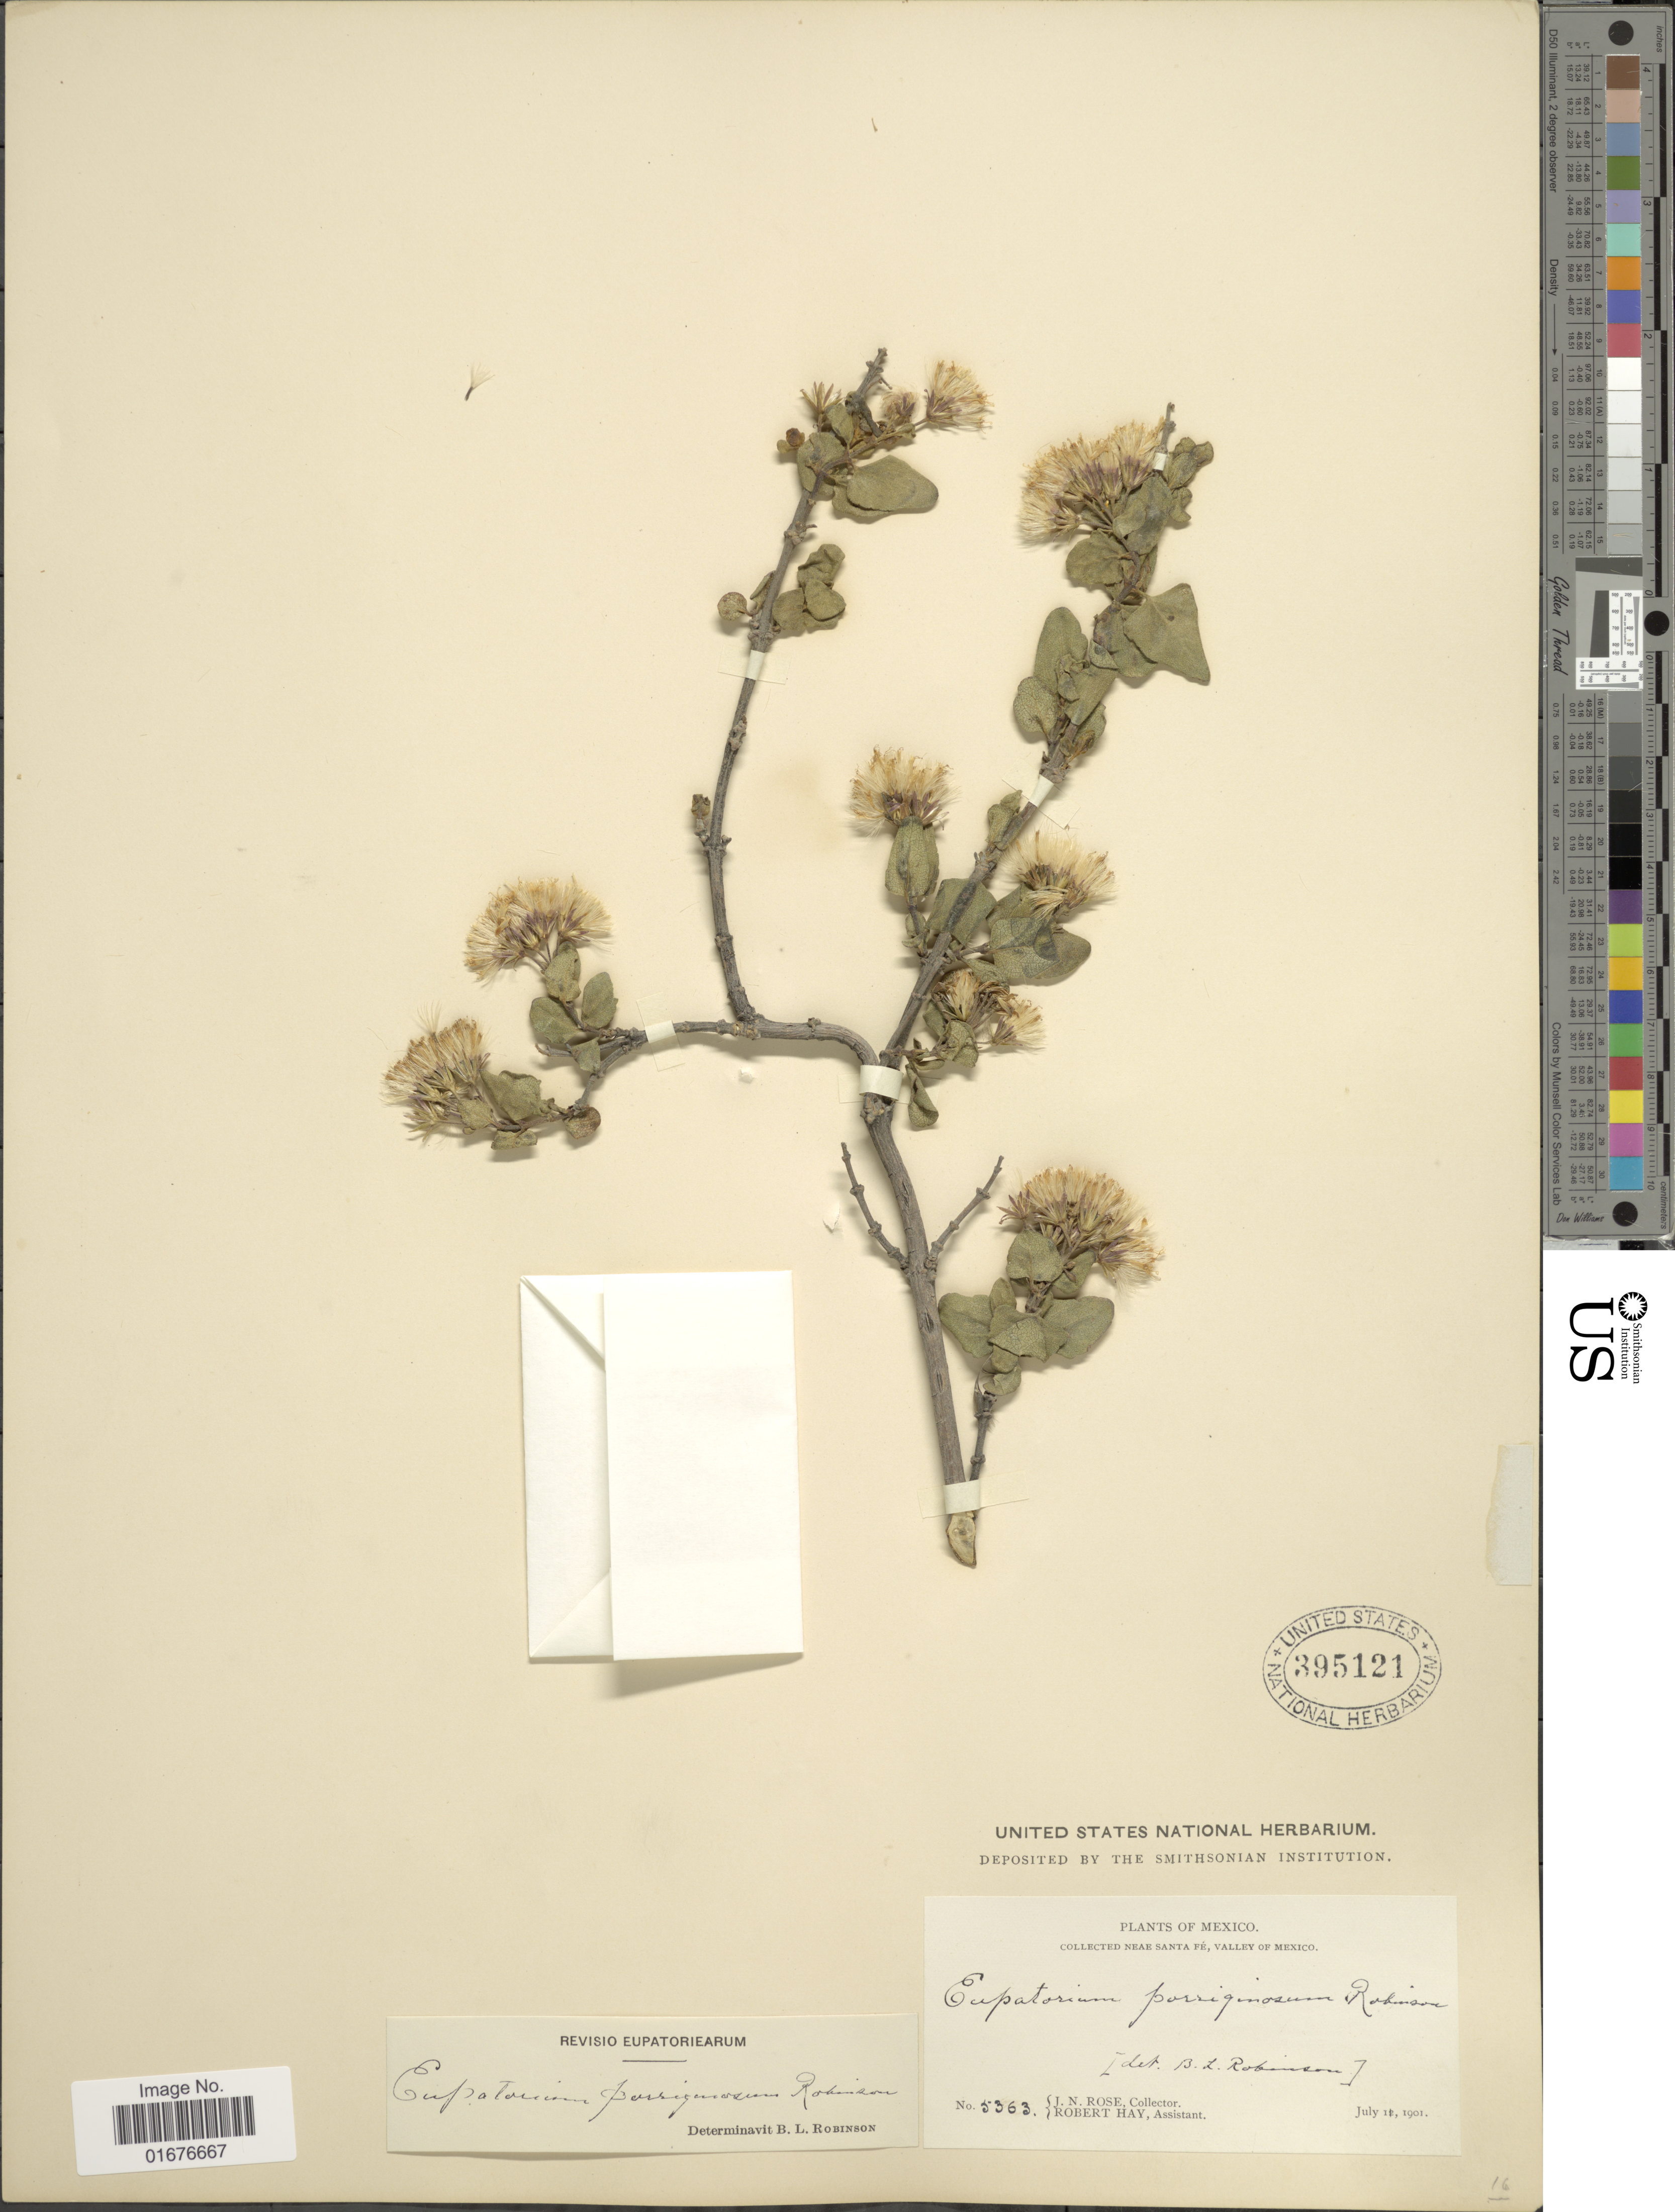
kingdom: Plantae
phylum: Tracheophyta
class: Magnoliopsida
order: Asterales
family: Asteraceae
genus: Ageratina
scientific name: Ageratina porriginosa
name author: (B.L. Rob.) R.M. King & H. Rob.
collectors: J. N. Rose & R. Hay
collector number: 5363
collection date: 1901-07-11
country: Mexico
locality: Near Santa Fé, Valley of Mexico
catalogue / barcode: US 395121